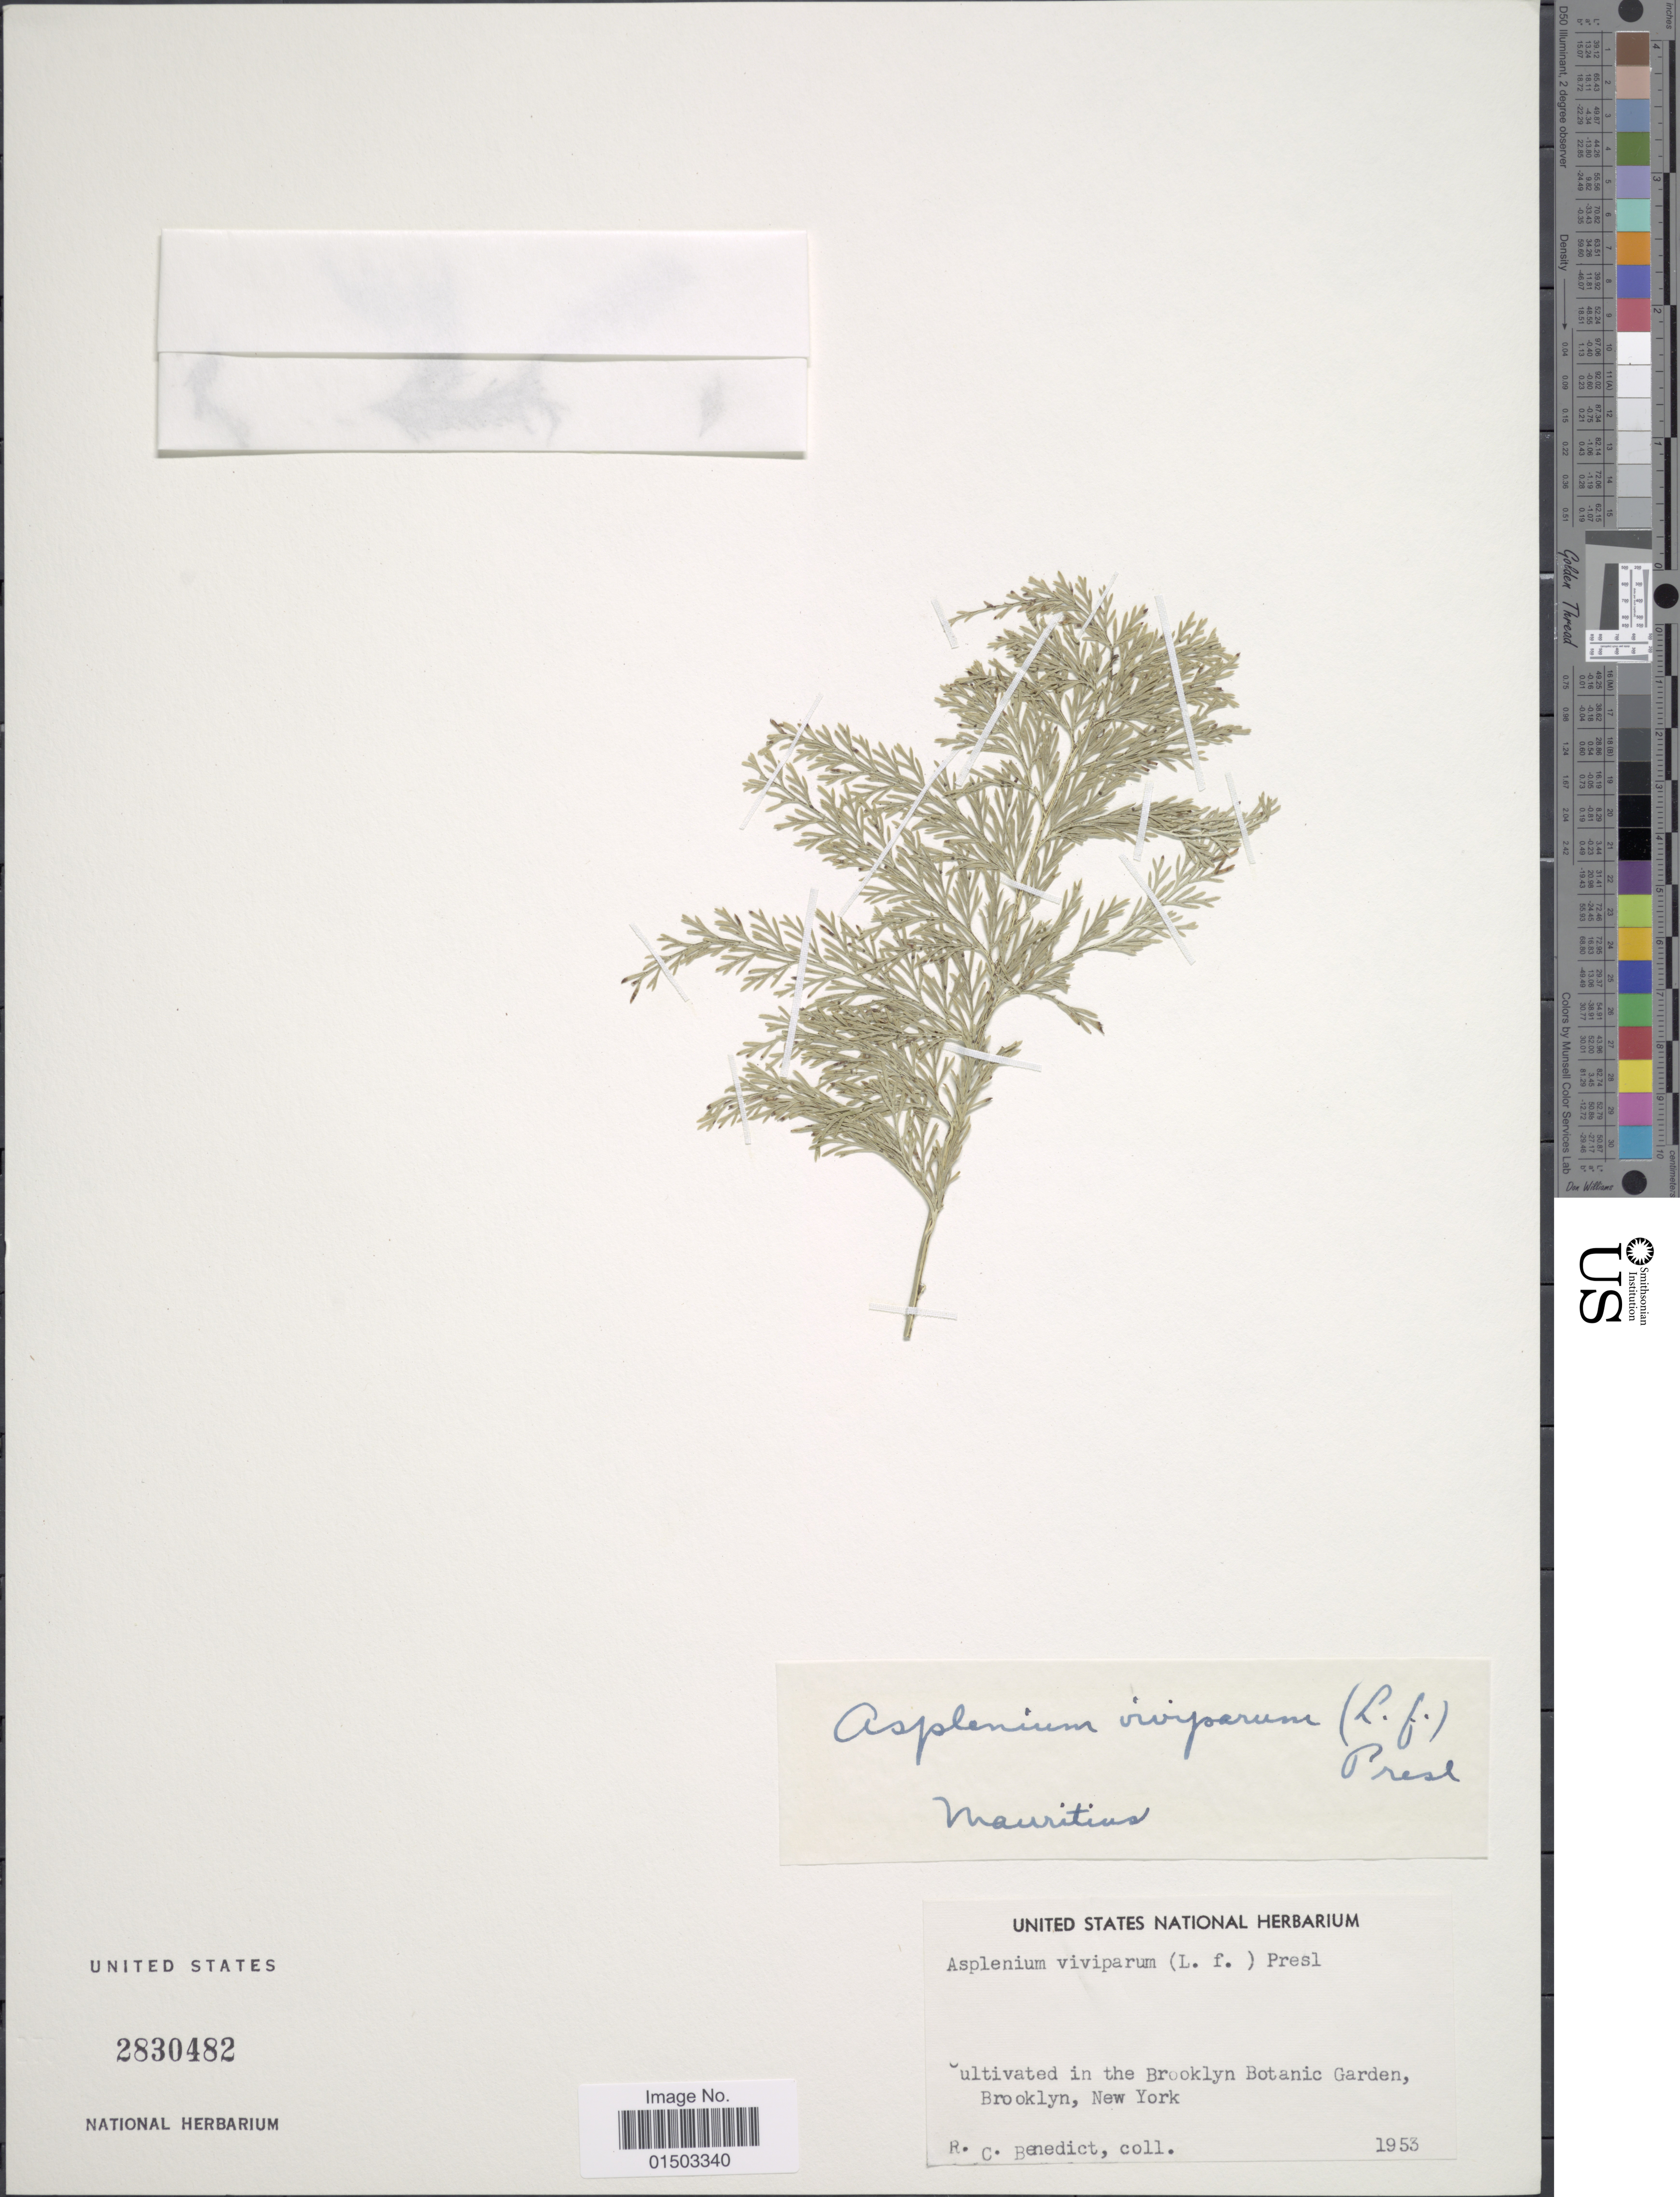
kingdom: Plantae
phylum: Tracheophyta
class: Polypodiopsida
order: Polypodiales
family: Aspleniaceae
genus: Asplenium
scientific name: Asplenium daucifolium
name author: Lam.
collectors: R. C. Benedict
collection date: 1953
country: United States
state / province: New York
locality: Cultivated in the Brooklyn Botanic Garden, Brooklyn, New York.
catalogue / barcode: US 2830482